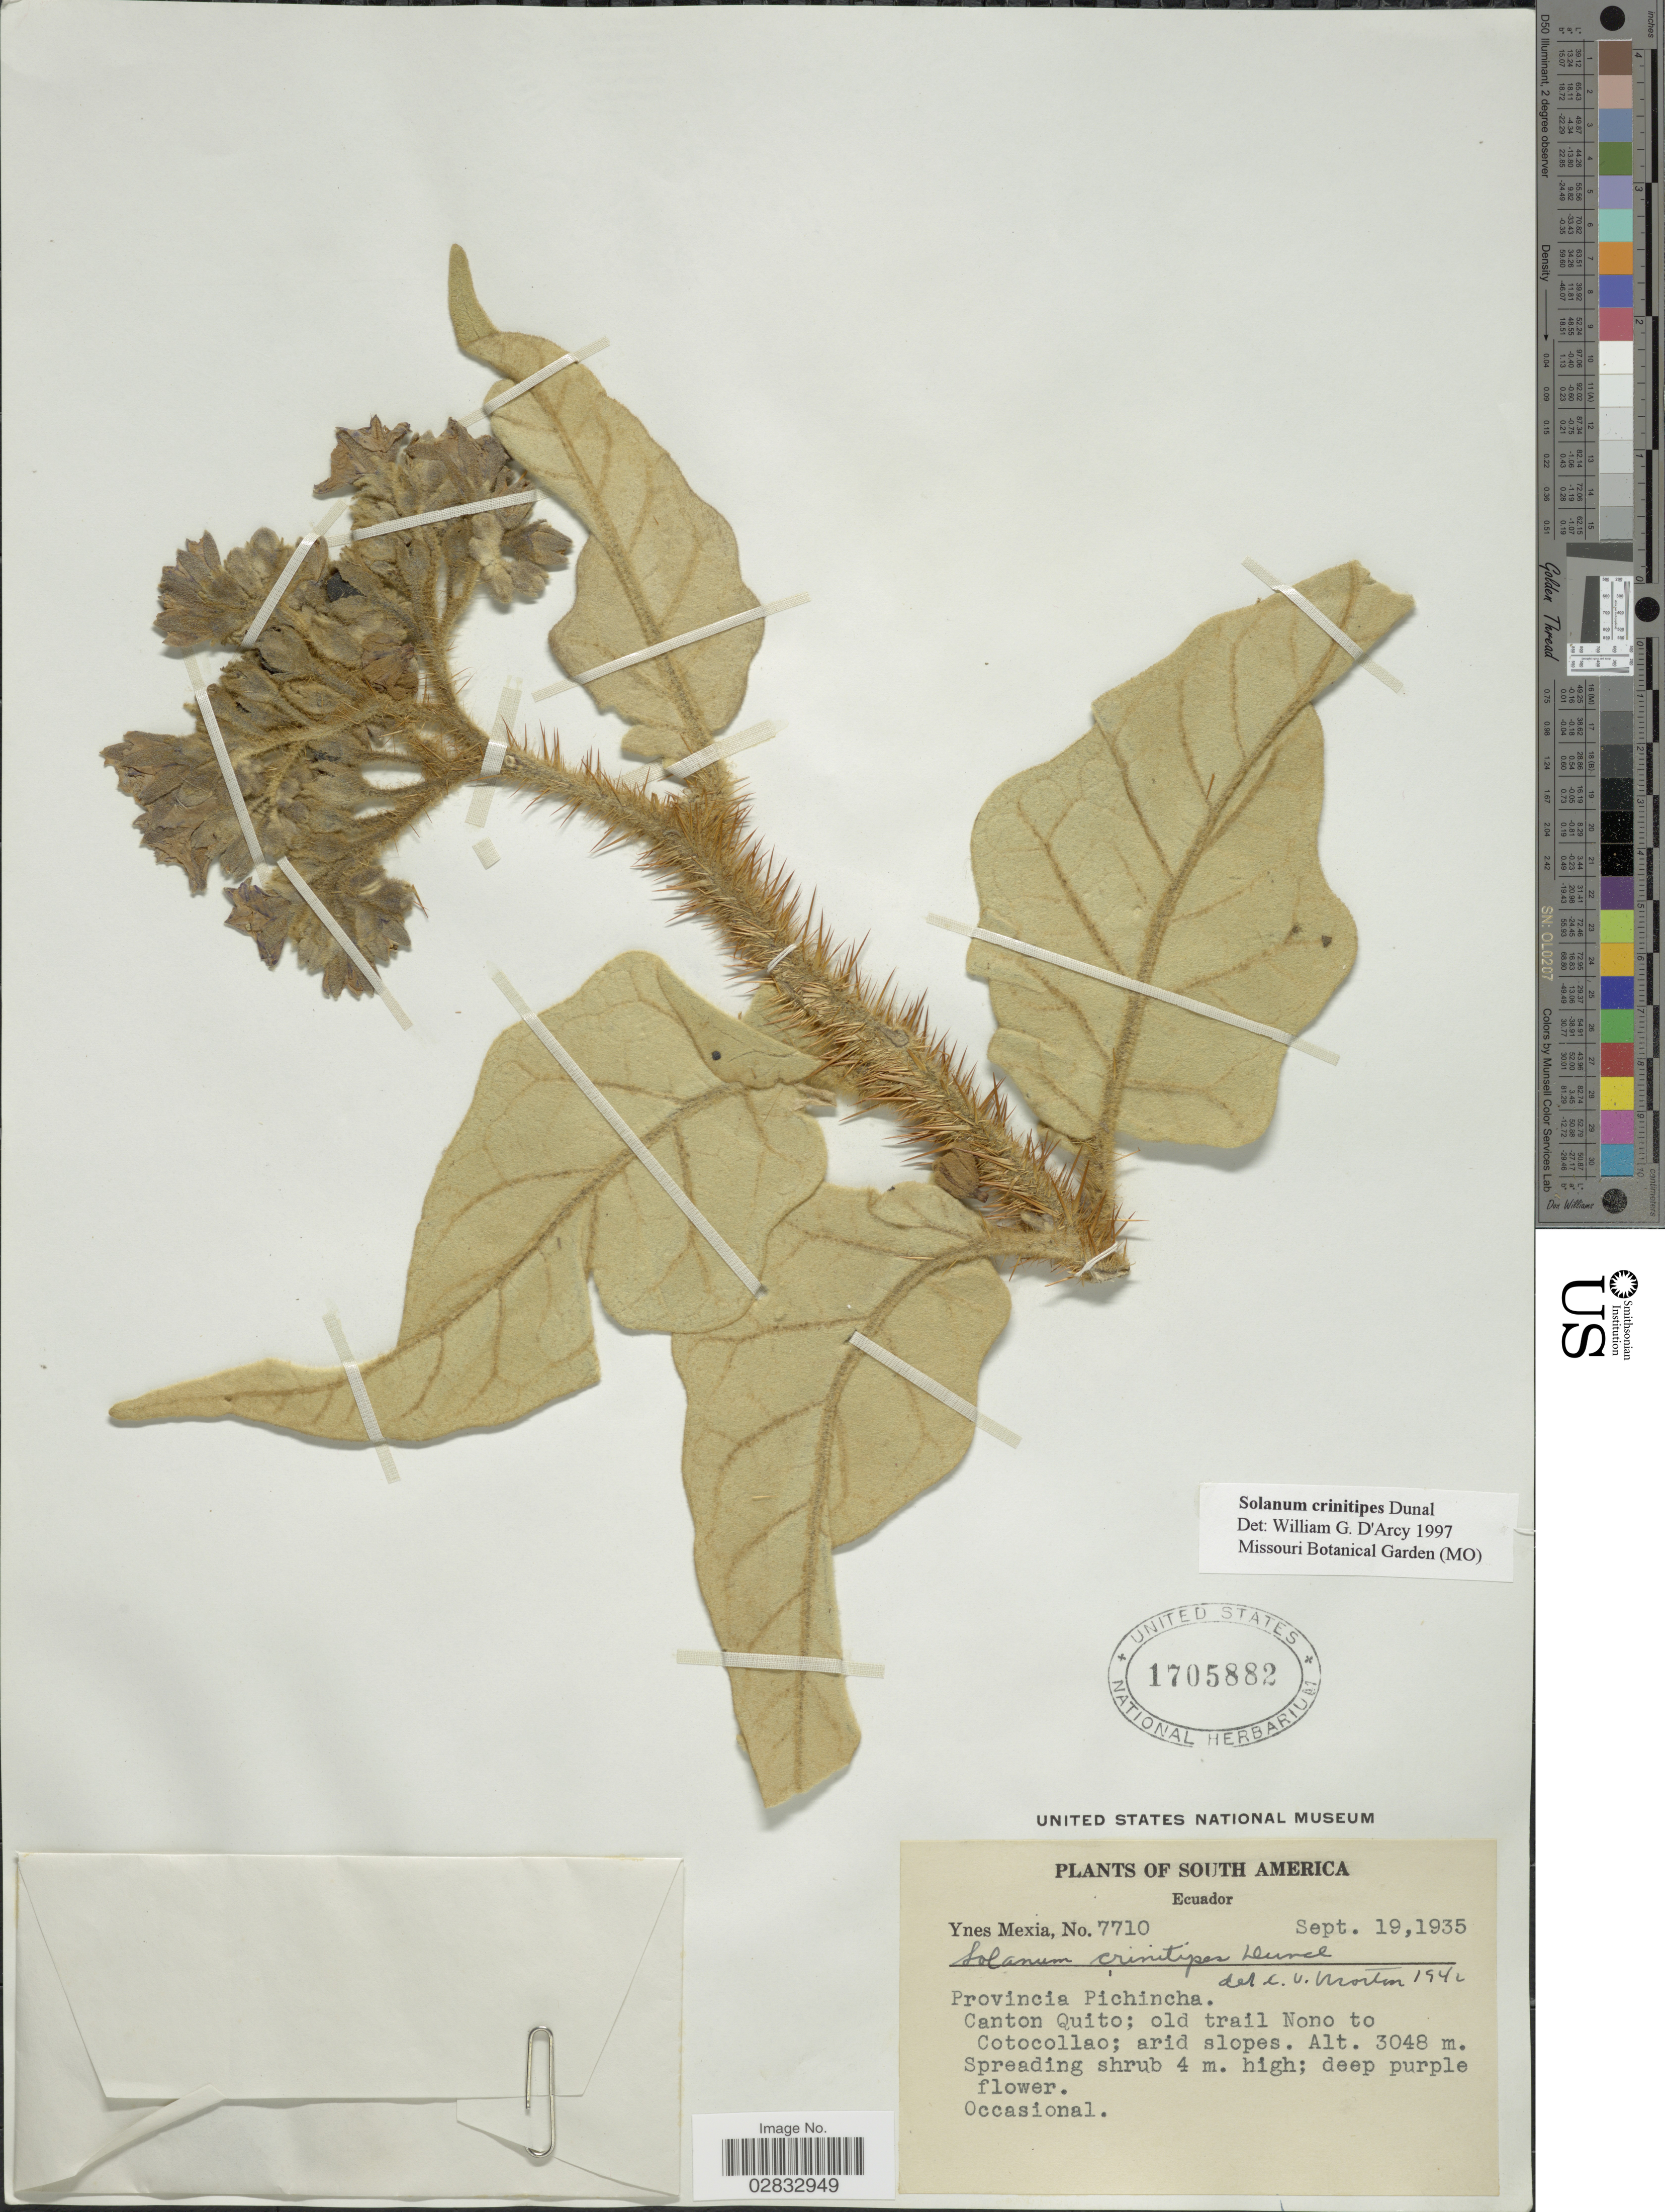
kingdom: Plantae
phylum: Tracheophyta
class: Magnoliopsida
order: Solanales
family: Solanaceae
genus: Solanum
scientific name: Solanum crinitipes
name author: Dunal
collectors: Y. Mexia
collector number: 7710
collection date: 1935-09-19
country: Ecuador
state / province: Pichincha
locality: Canton Quito; old trail Nono to cotocollao; arid slopes.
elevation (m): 3048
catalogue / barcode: US 1705882